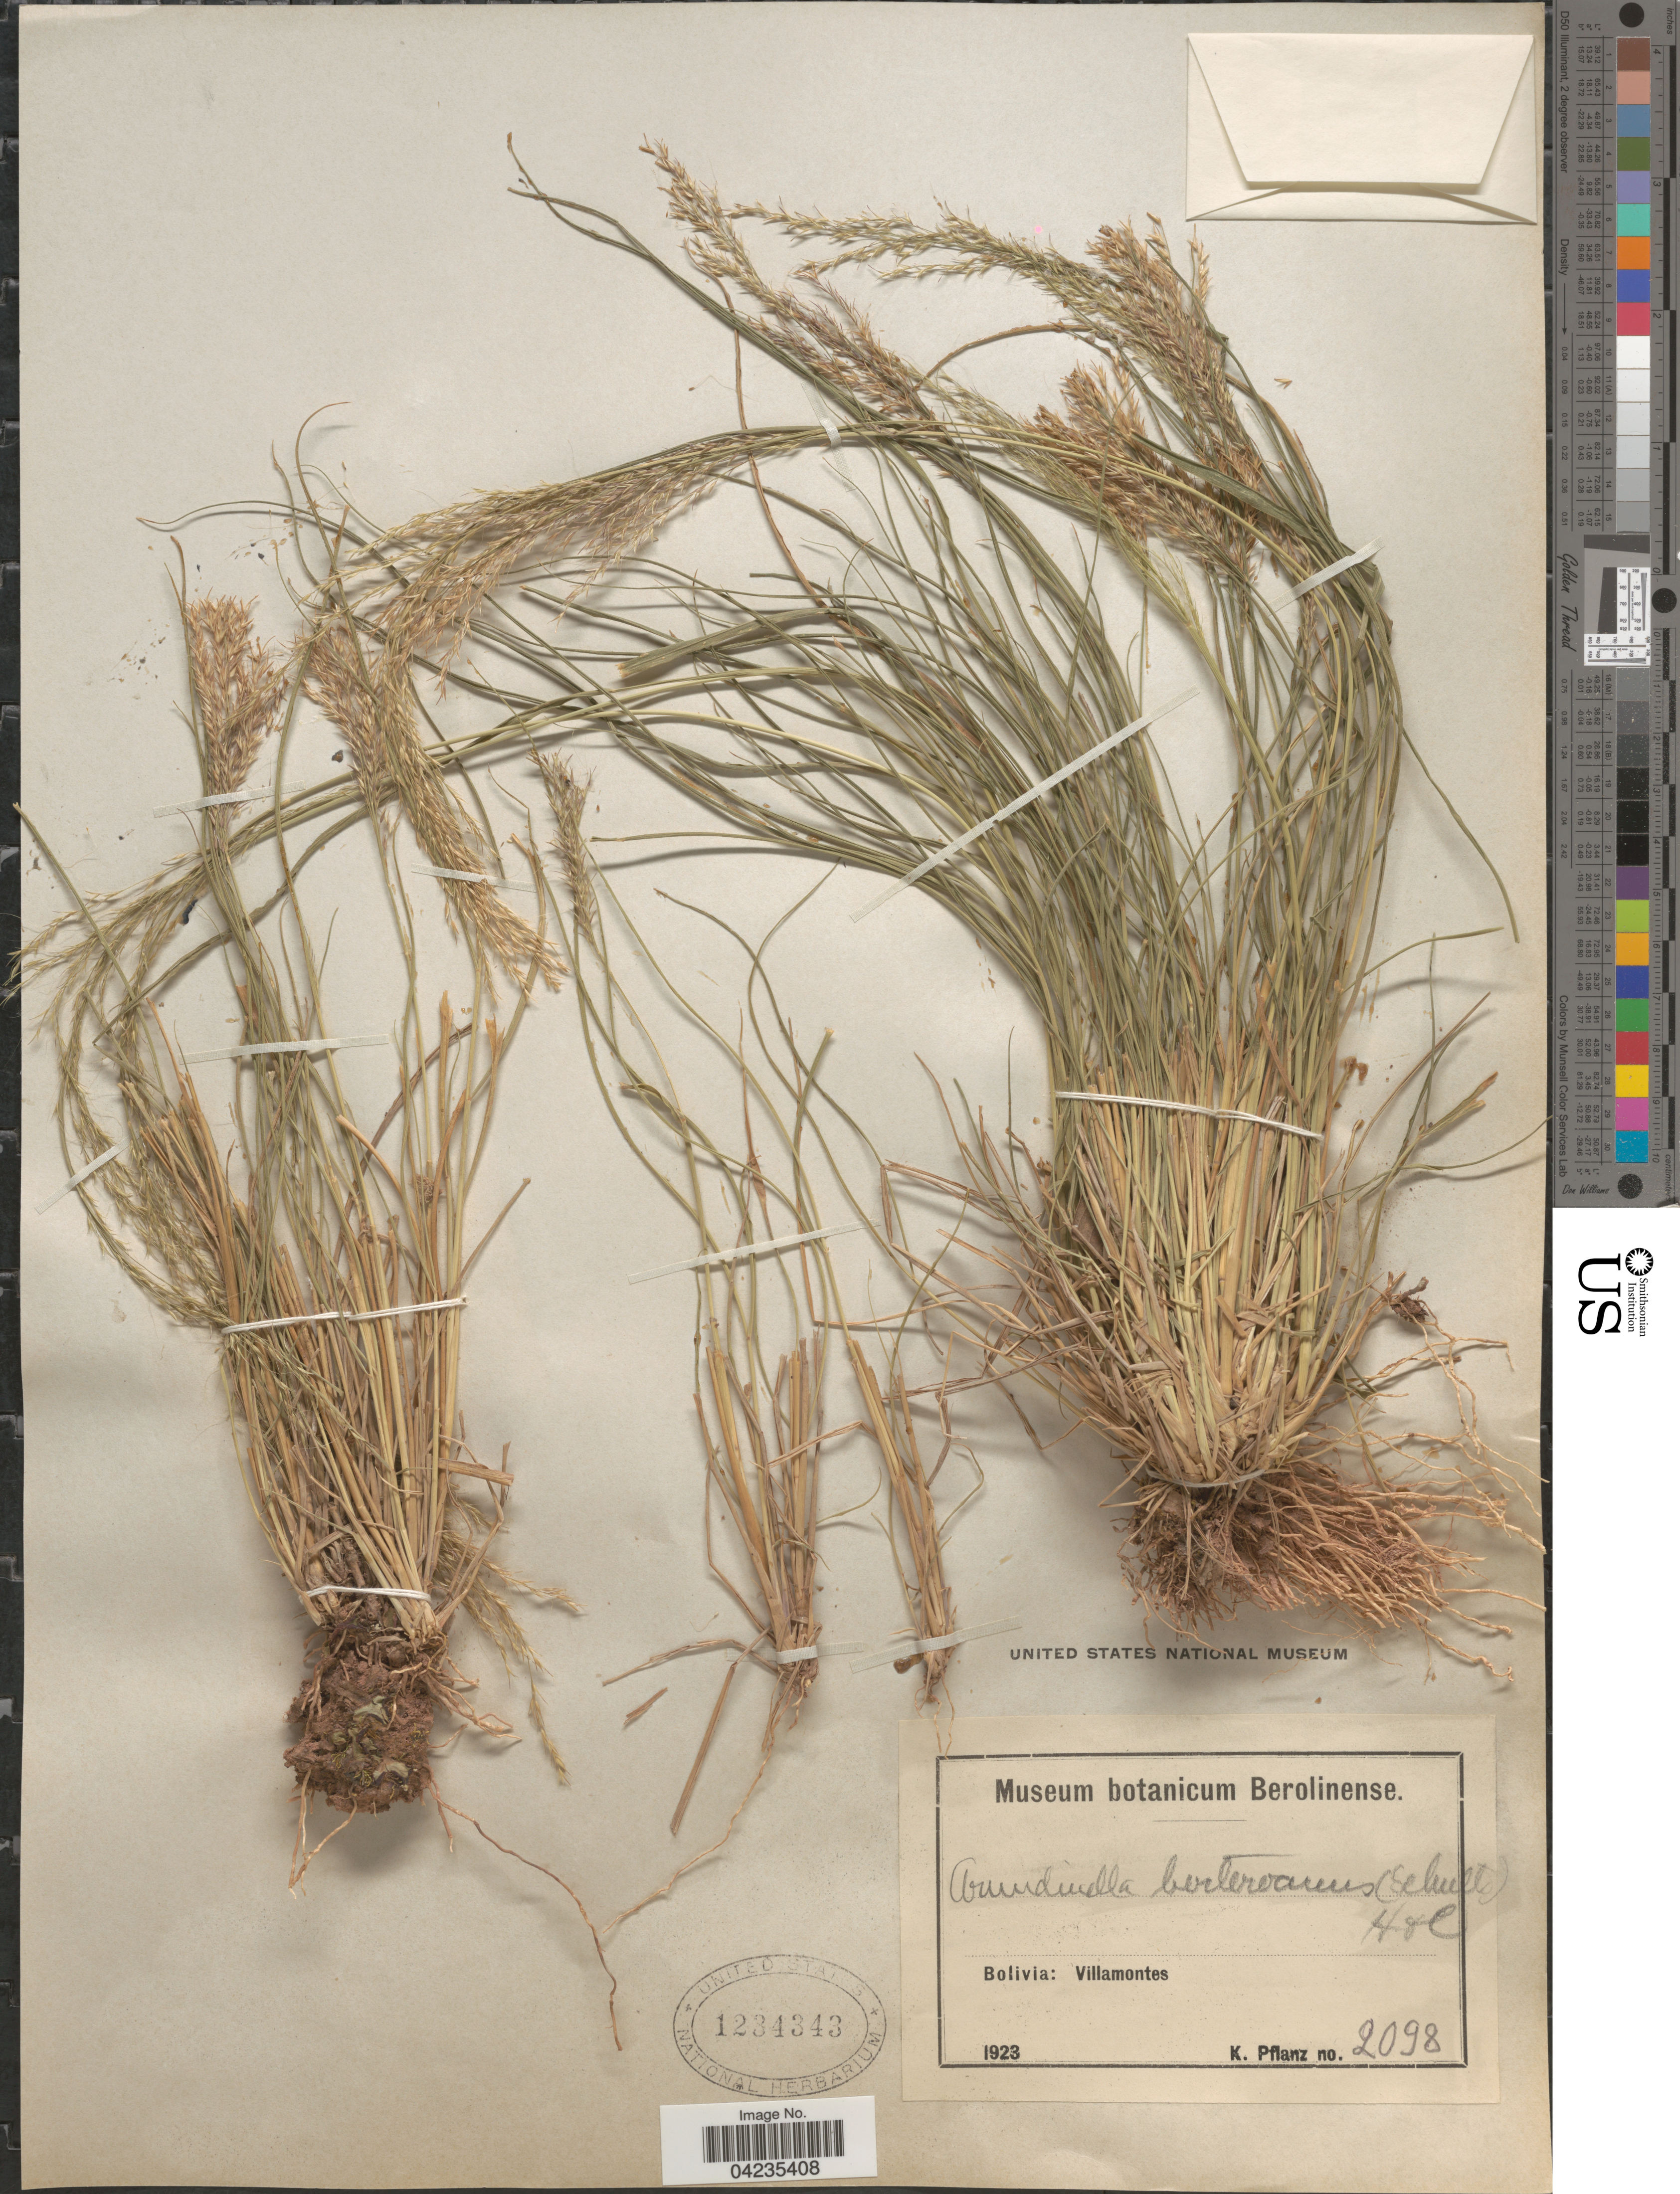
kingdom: Plantae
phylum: Tracheophyta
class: Liliopsida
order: Poales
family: Poaceae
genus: Arundinella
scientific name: Arundinella berteroniana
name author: (Schult.) Hitchc. & Chase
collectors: K. Pflanz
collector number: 2098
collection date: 1923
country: Bolivia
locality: Villamontes.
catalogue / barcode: US 1234343